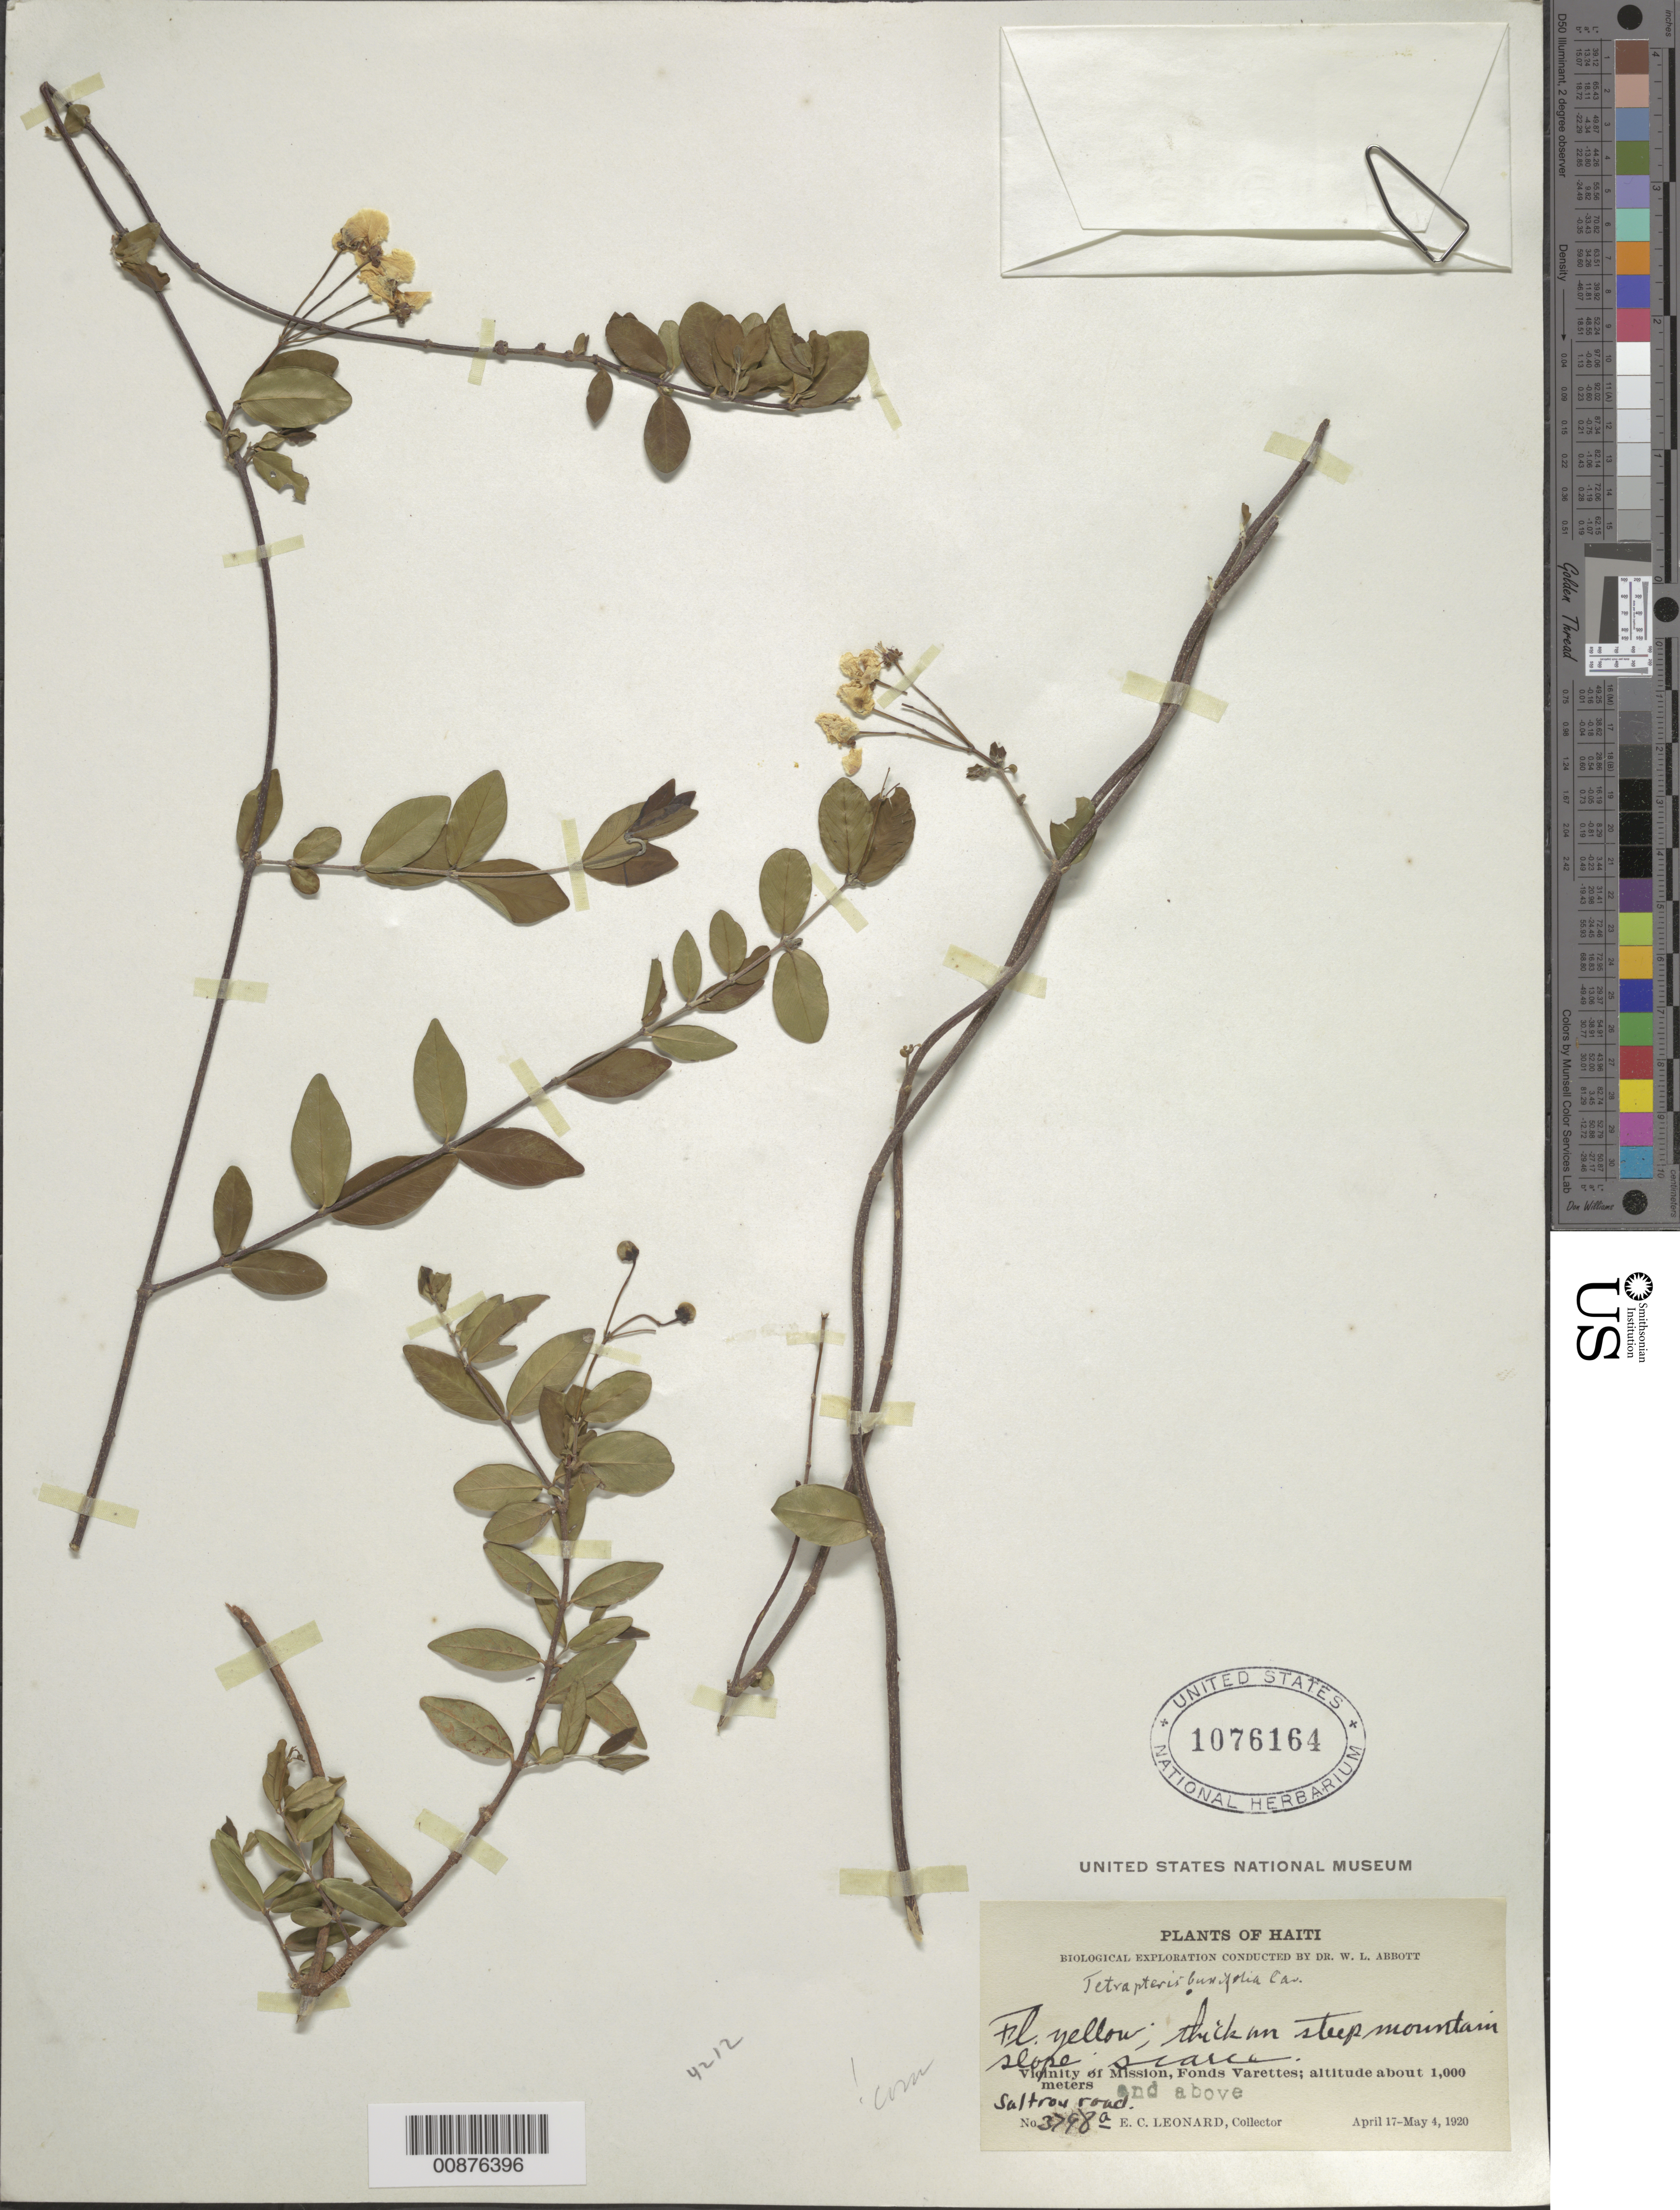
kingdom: Plantae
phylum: Tracheophyta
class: Magnoliopsida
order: Malpighiales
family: Malpighiaceae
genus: Tetrapterys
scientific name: Tetrapterys buxifolia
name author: Cav.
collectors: E. C. Leonard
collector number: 3798a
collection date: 1920-04-17/1920-05-04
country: Haiti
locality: Vicinity of Mission, Fonds Varettes. Saltrou road and above.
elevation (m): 1000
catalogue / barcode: US 1076164